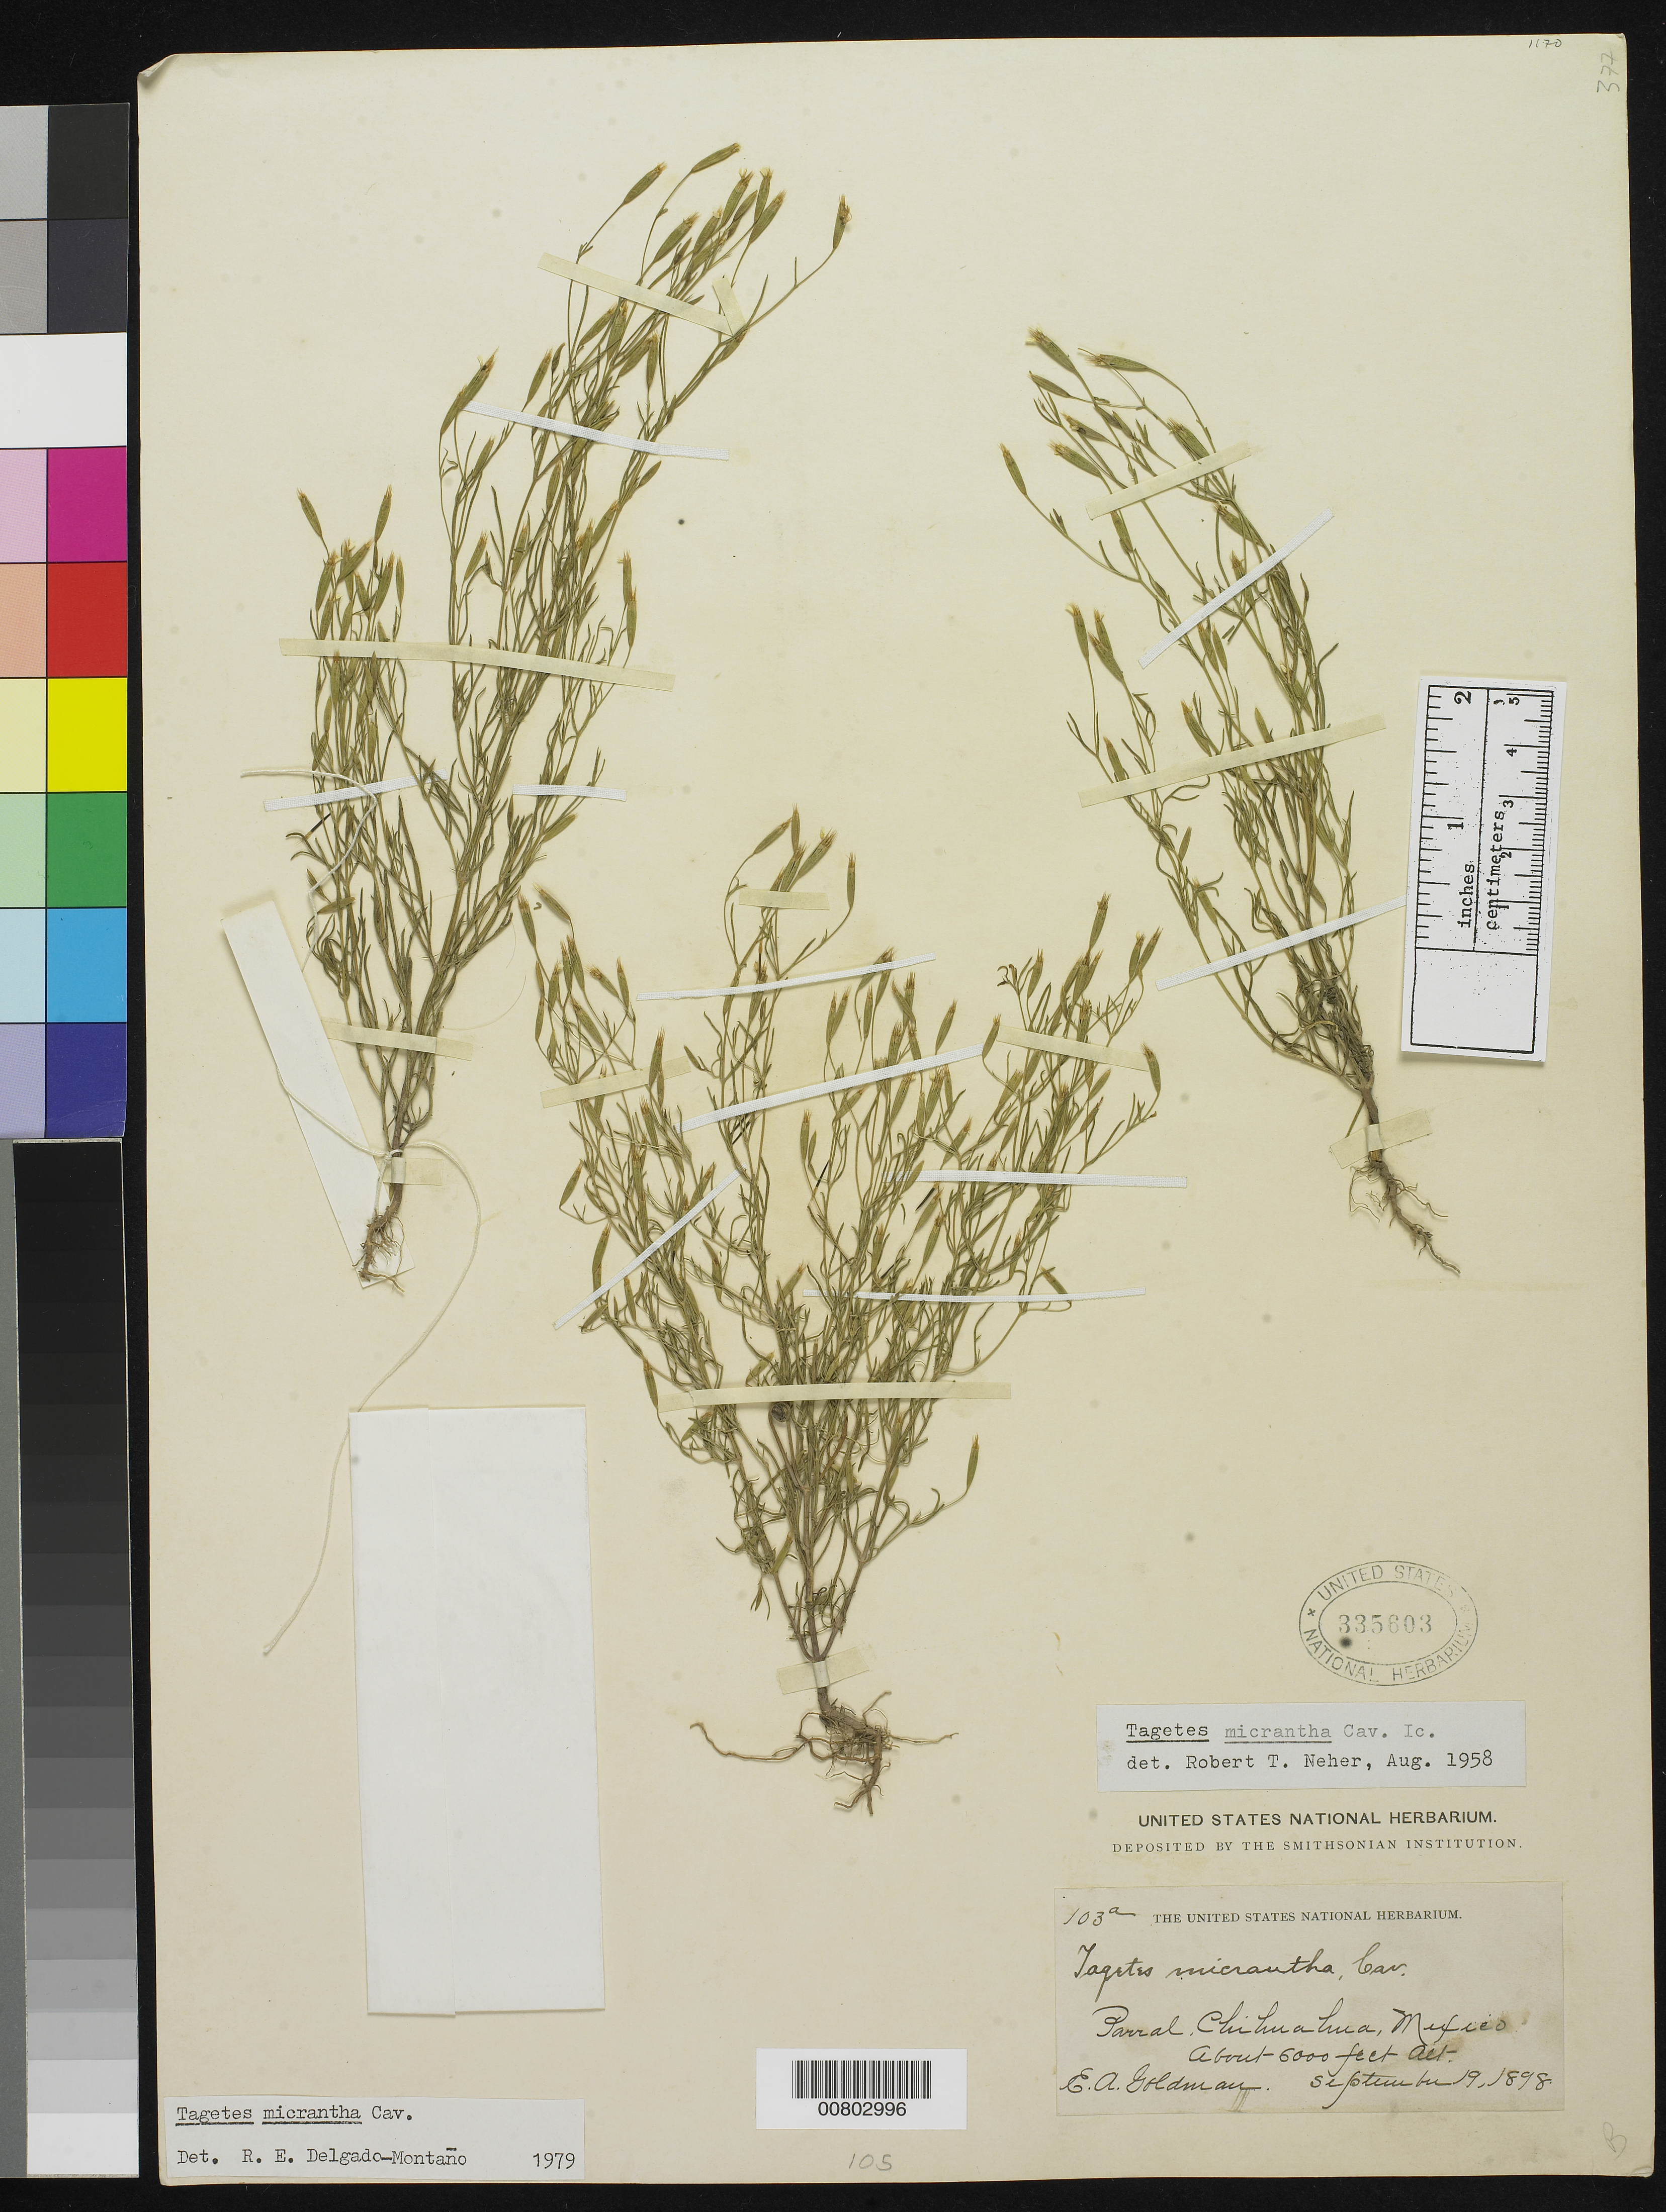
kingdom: Plantae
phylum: Tracheophyta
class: Magnoliopsida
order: Asterales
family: Asteraceae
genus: Tagetes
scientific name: Tagetes micrantha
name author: Cav.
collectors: E. A. Goldman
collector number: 103 a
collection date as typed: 19 Sep 1898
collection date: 1898-09-19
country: Mexico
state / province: Chihuahua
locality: Parral, Chihuahua.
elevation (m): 1829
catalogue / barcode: US 335603